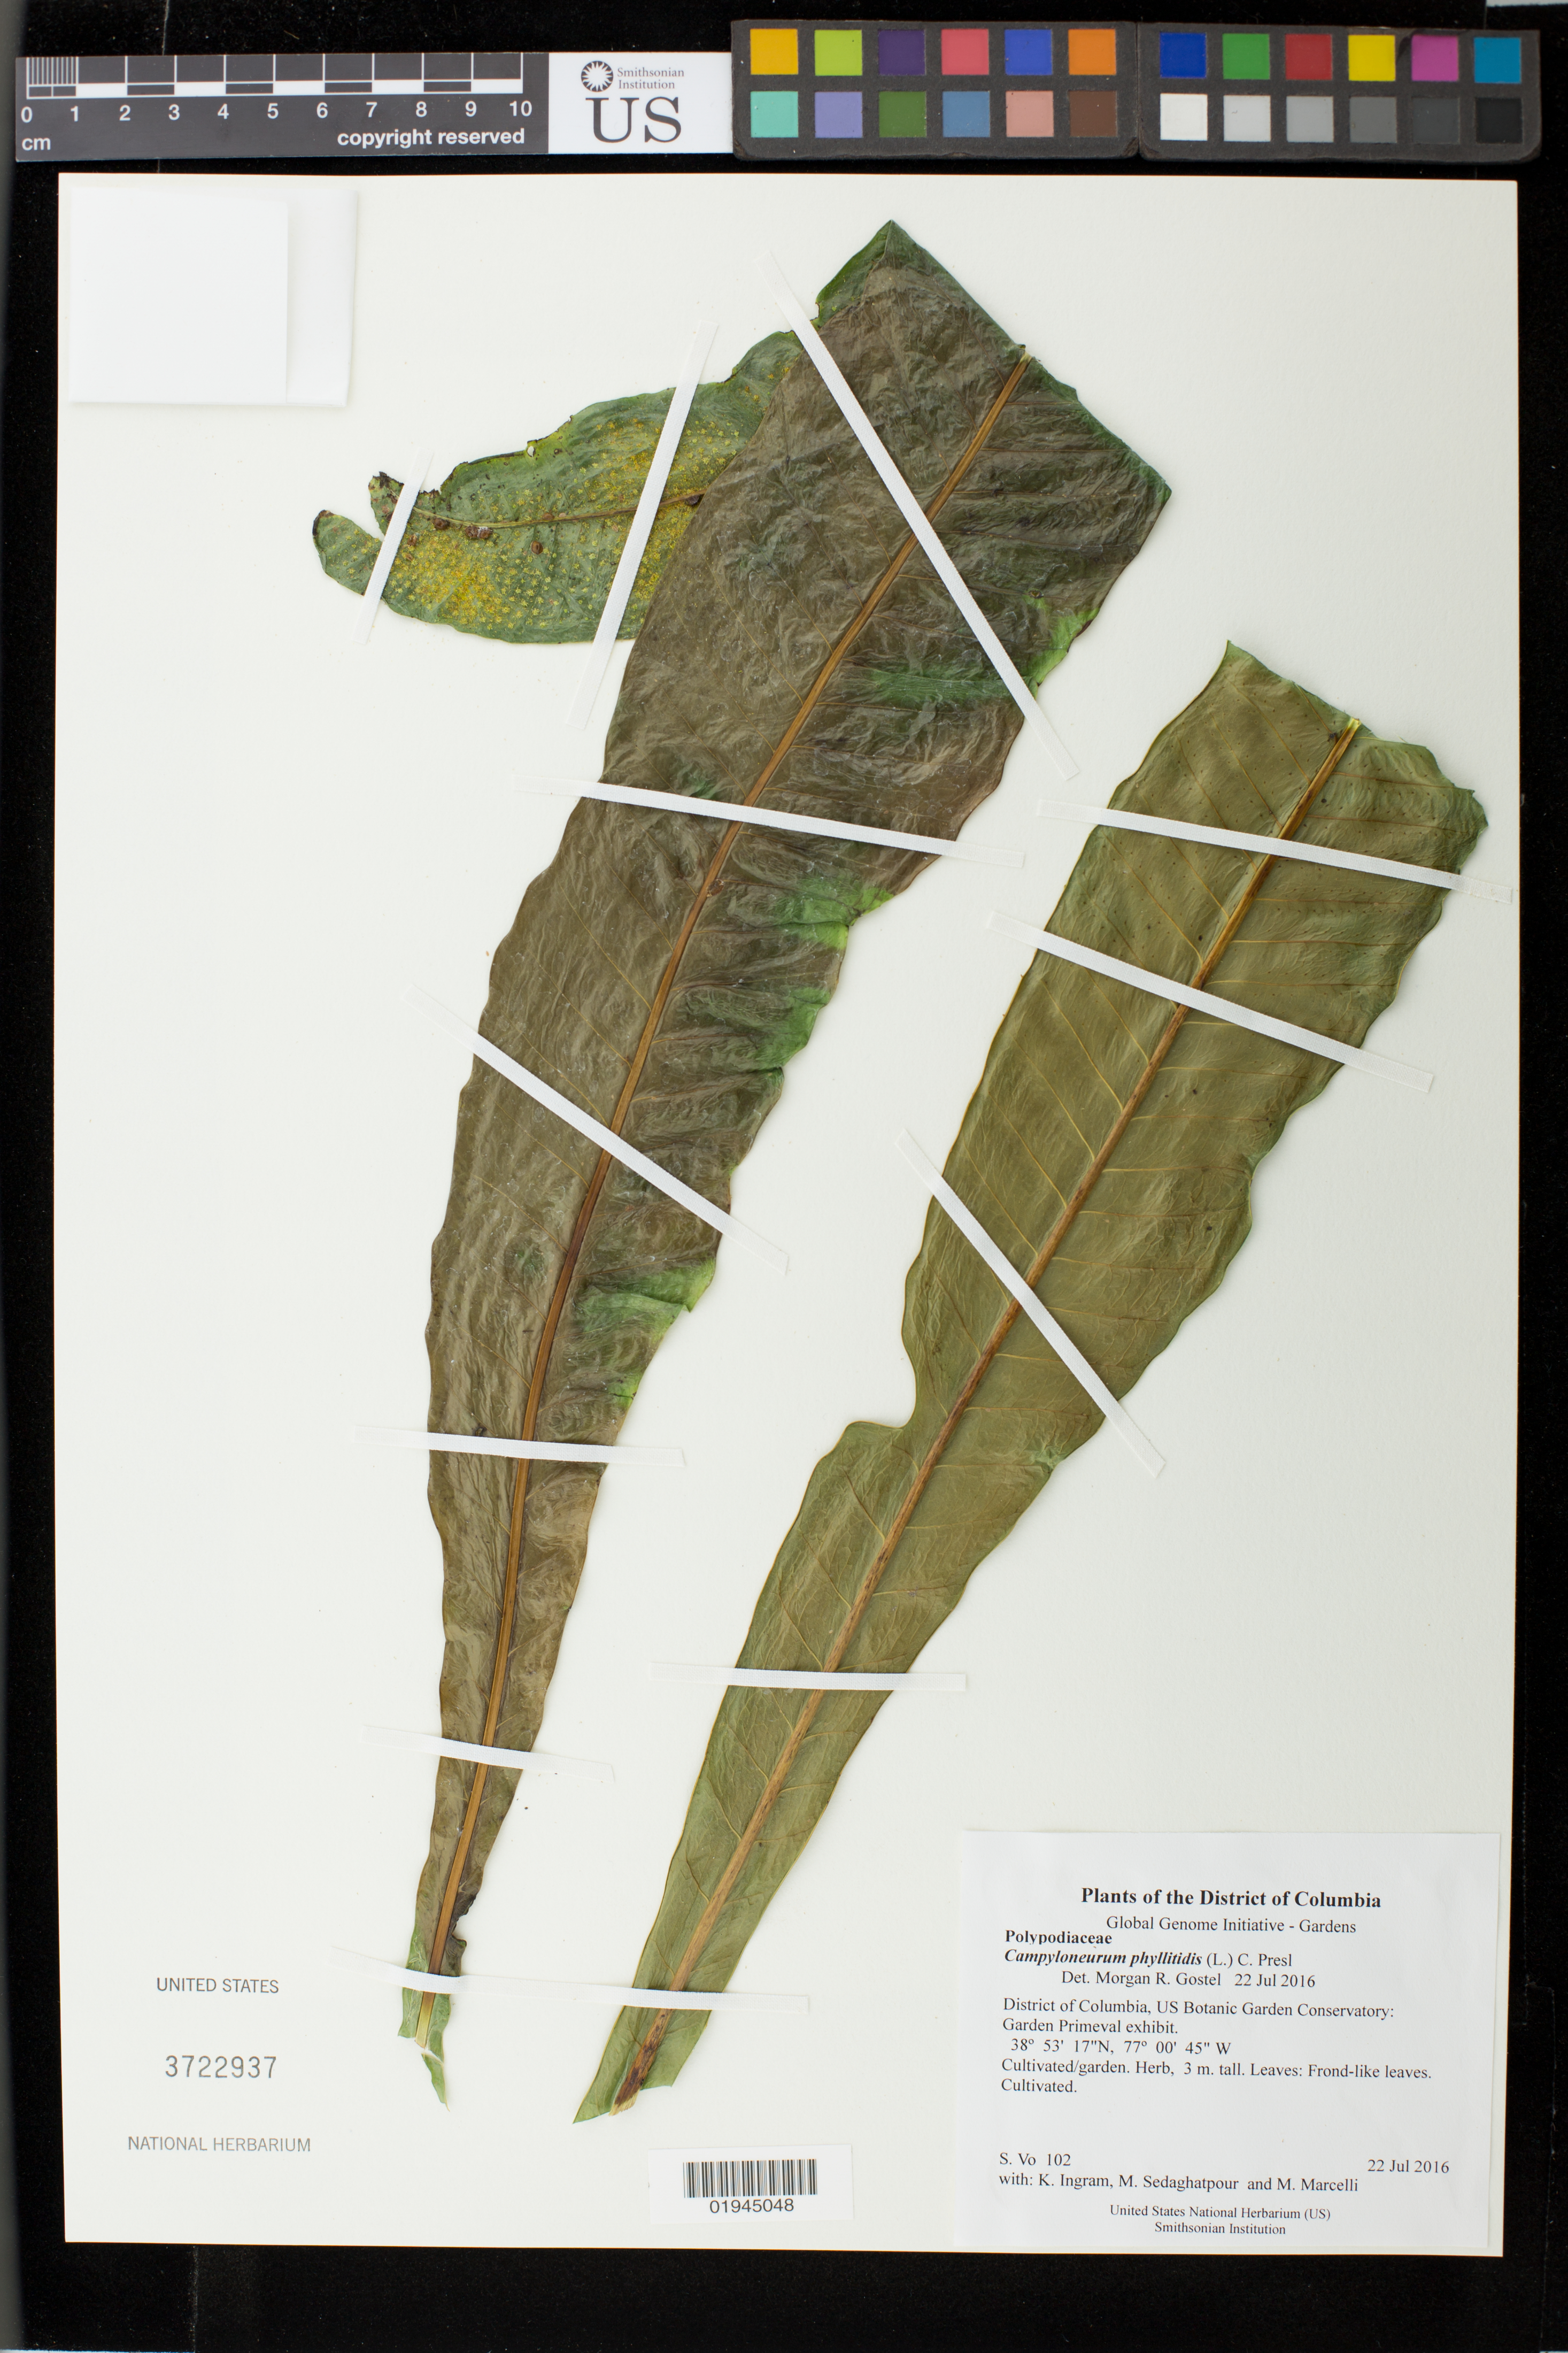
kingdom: Plantae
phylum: Tracheophyta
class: Polypodiopsida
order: Polypodiales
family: Polypodiaceae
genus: Campyloneurum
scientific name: Campyloneurum phyllitidis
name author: (L.) C. Presl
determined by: Gostel, Morgan R., (BRIT), Botanical Research Institute of Texas (UNITED STATES)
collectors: S. Vo, K. S. Ingram, M. Sedaghatpour & M. Marcelli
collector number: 102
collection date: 2016-07-22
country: United States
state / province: District of Columbia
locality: US Botanic Garden Conservatory: Garden Primeval exhibit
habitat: Cultivated/garden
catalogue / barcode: US 3722937